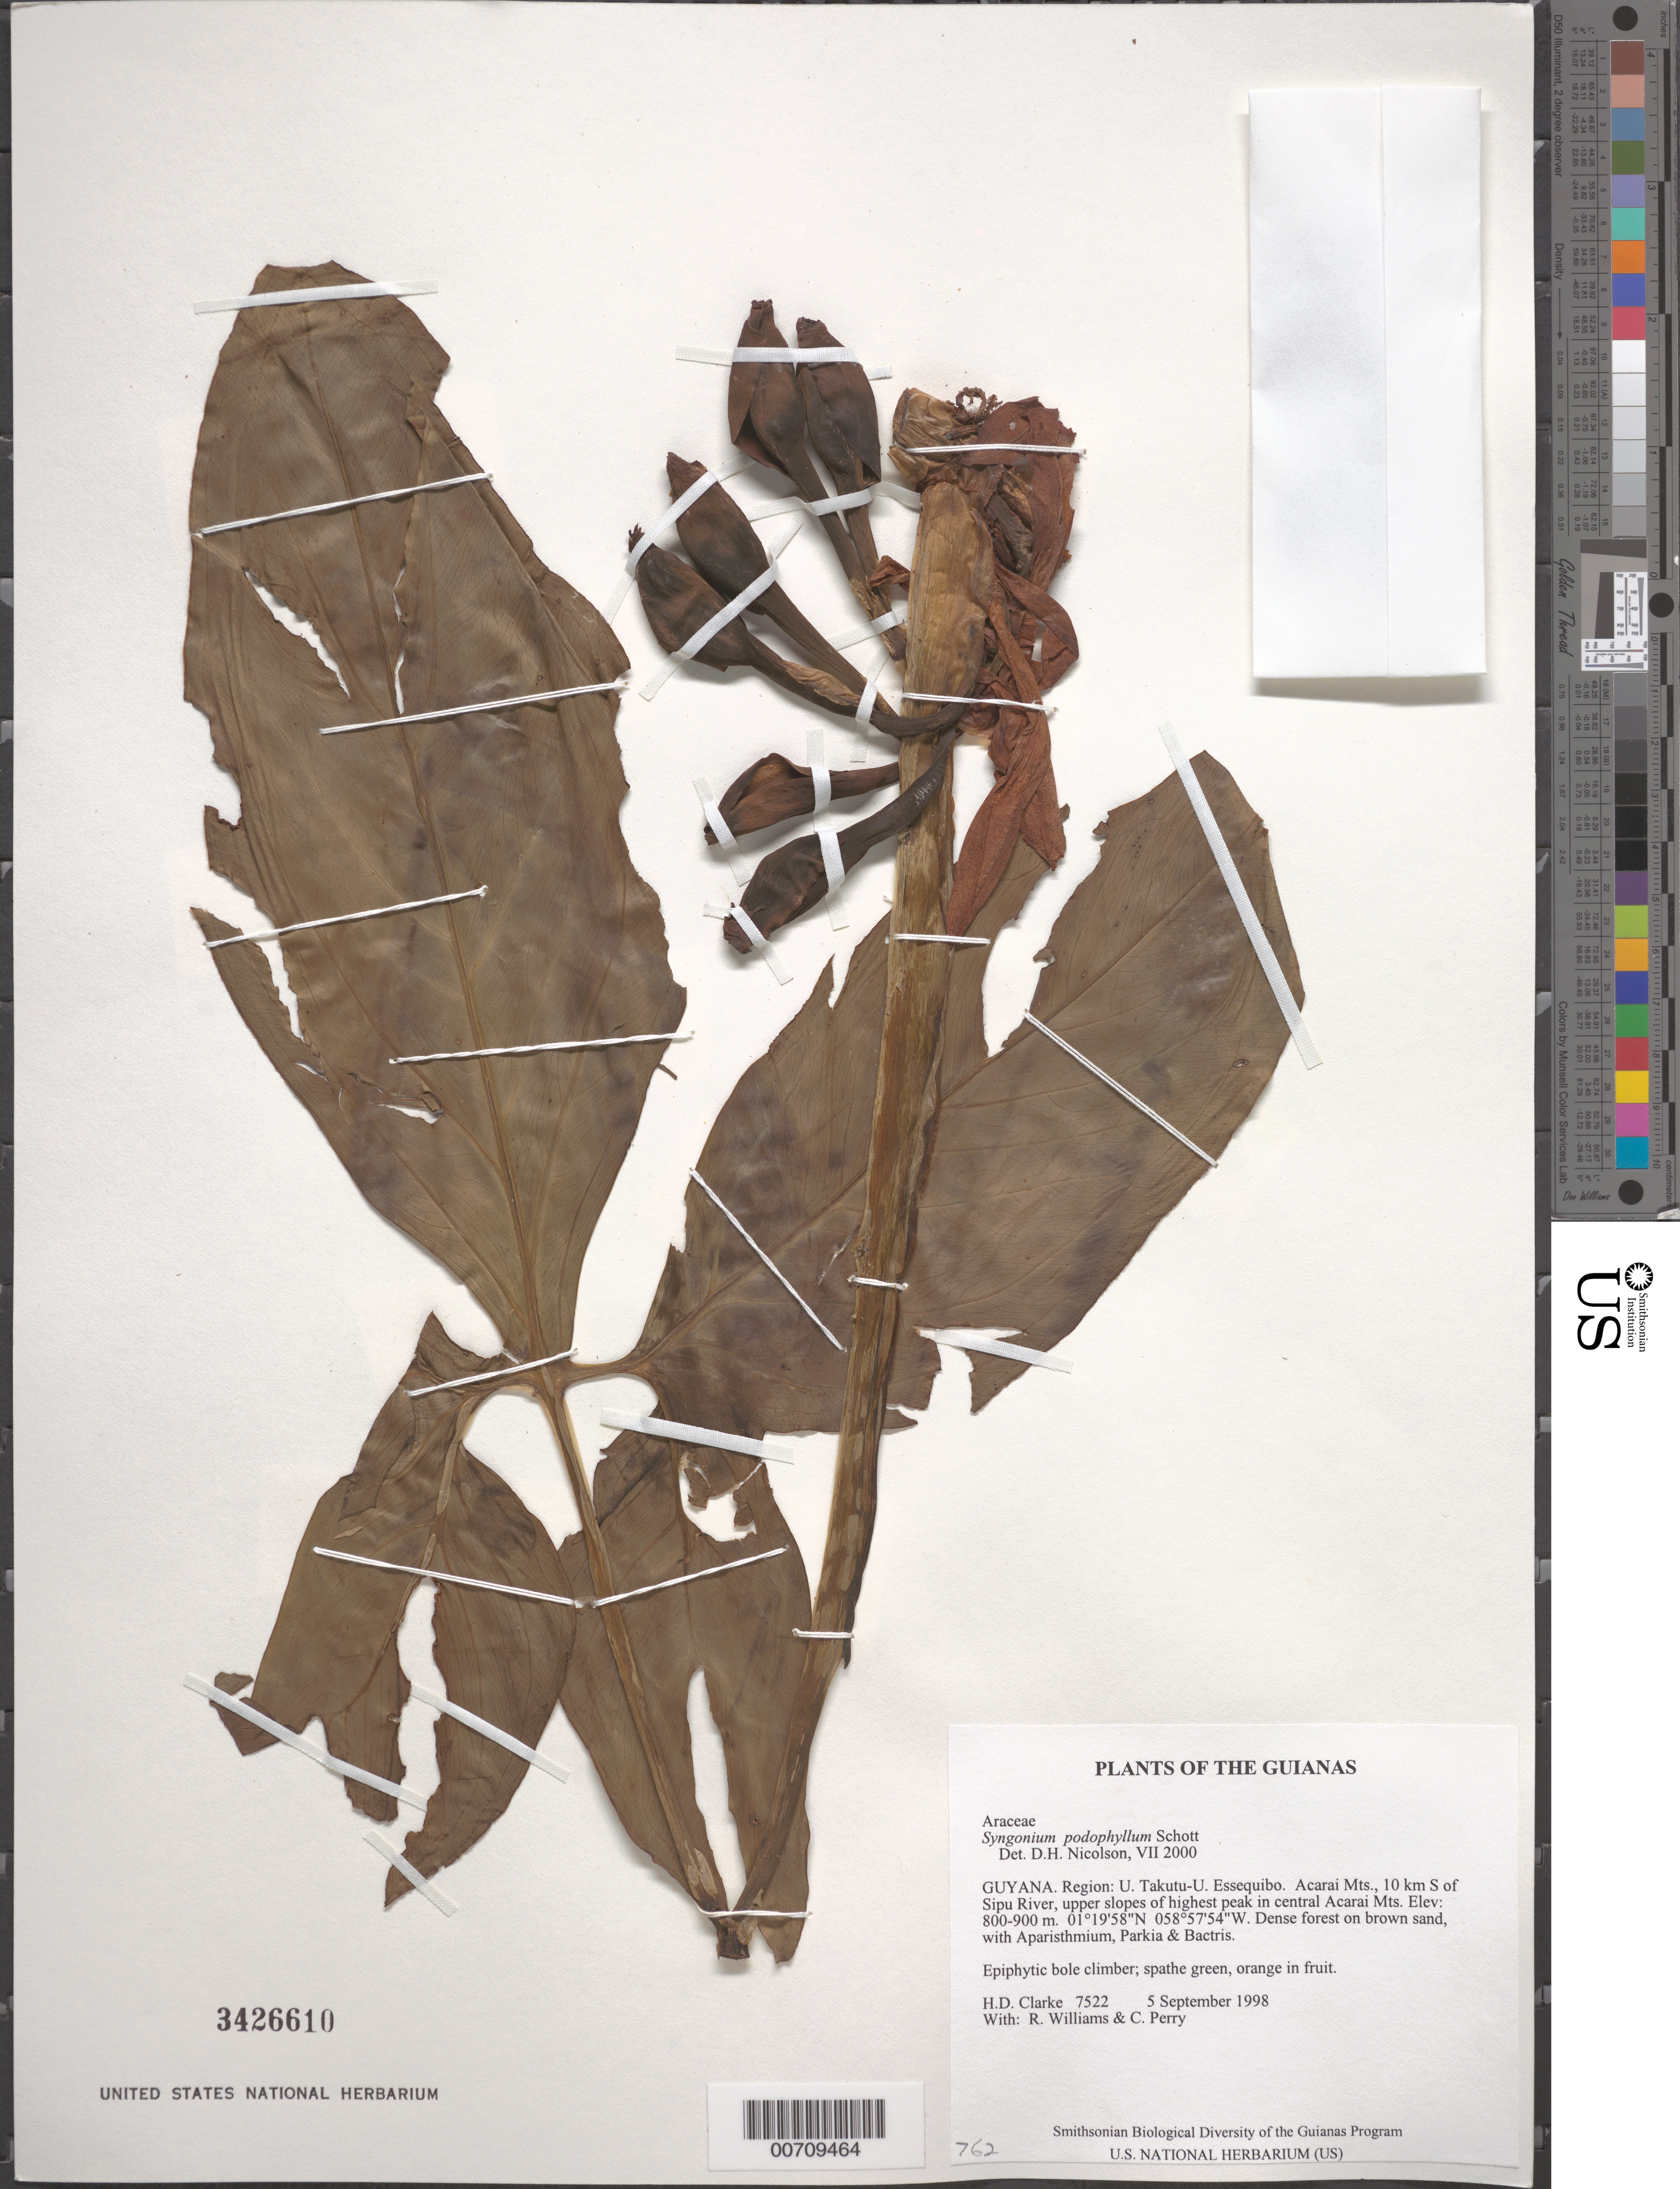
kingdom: Plantae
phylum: Tracheophyta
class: Liliopsida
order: Alismatales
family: Araceae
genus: Syngonium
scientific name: Syngonium podophyllum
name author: Schott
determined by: Nicolson, Dan H.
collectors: H. D. Clarke, R. Williams & C. Perry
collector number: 7522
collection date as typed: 5 September 1998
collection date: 1998-09-05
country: Guyana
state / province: U. Takutu-U. Essequibo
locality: Acarai Mts., 10 km S of Sipu River, upper slopes of highest peak in central Acarai Mts.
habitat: Dense forest on brown sand, with Aparisthmium, Parkia & Bactris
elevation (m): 800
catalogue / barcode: US 3426610